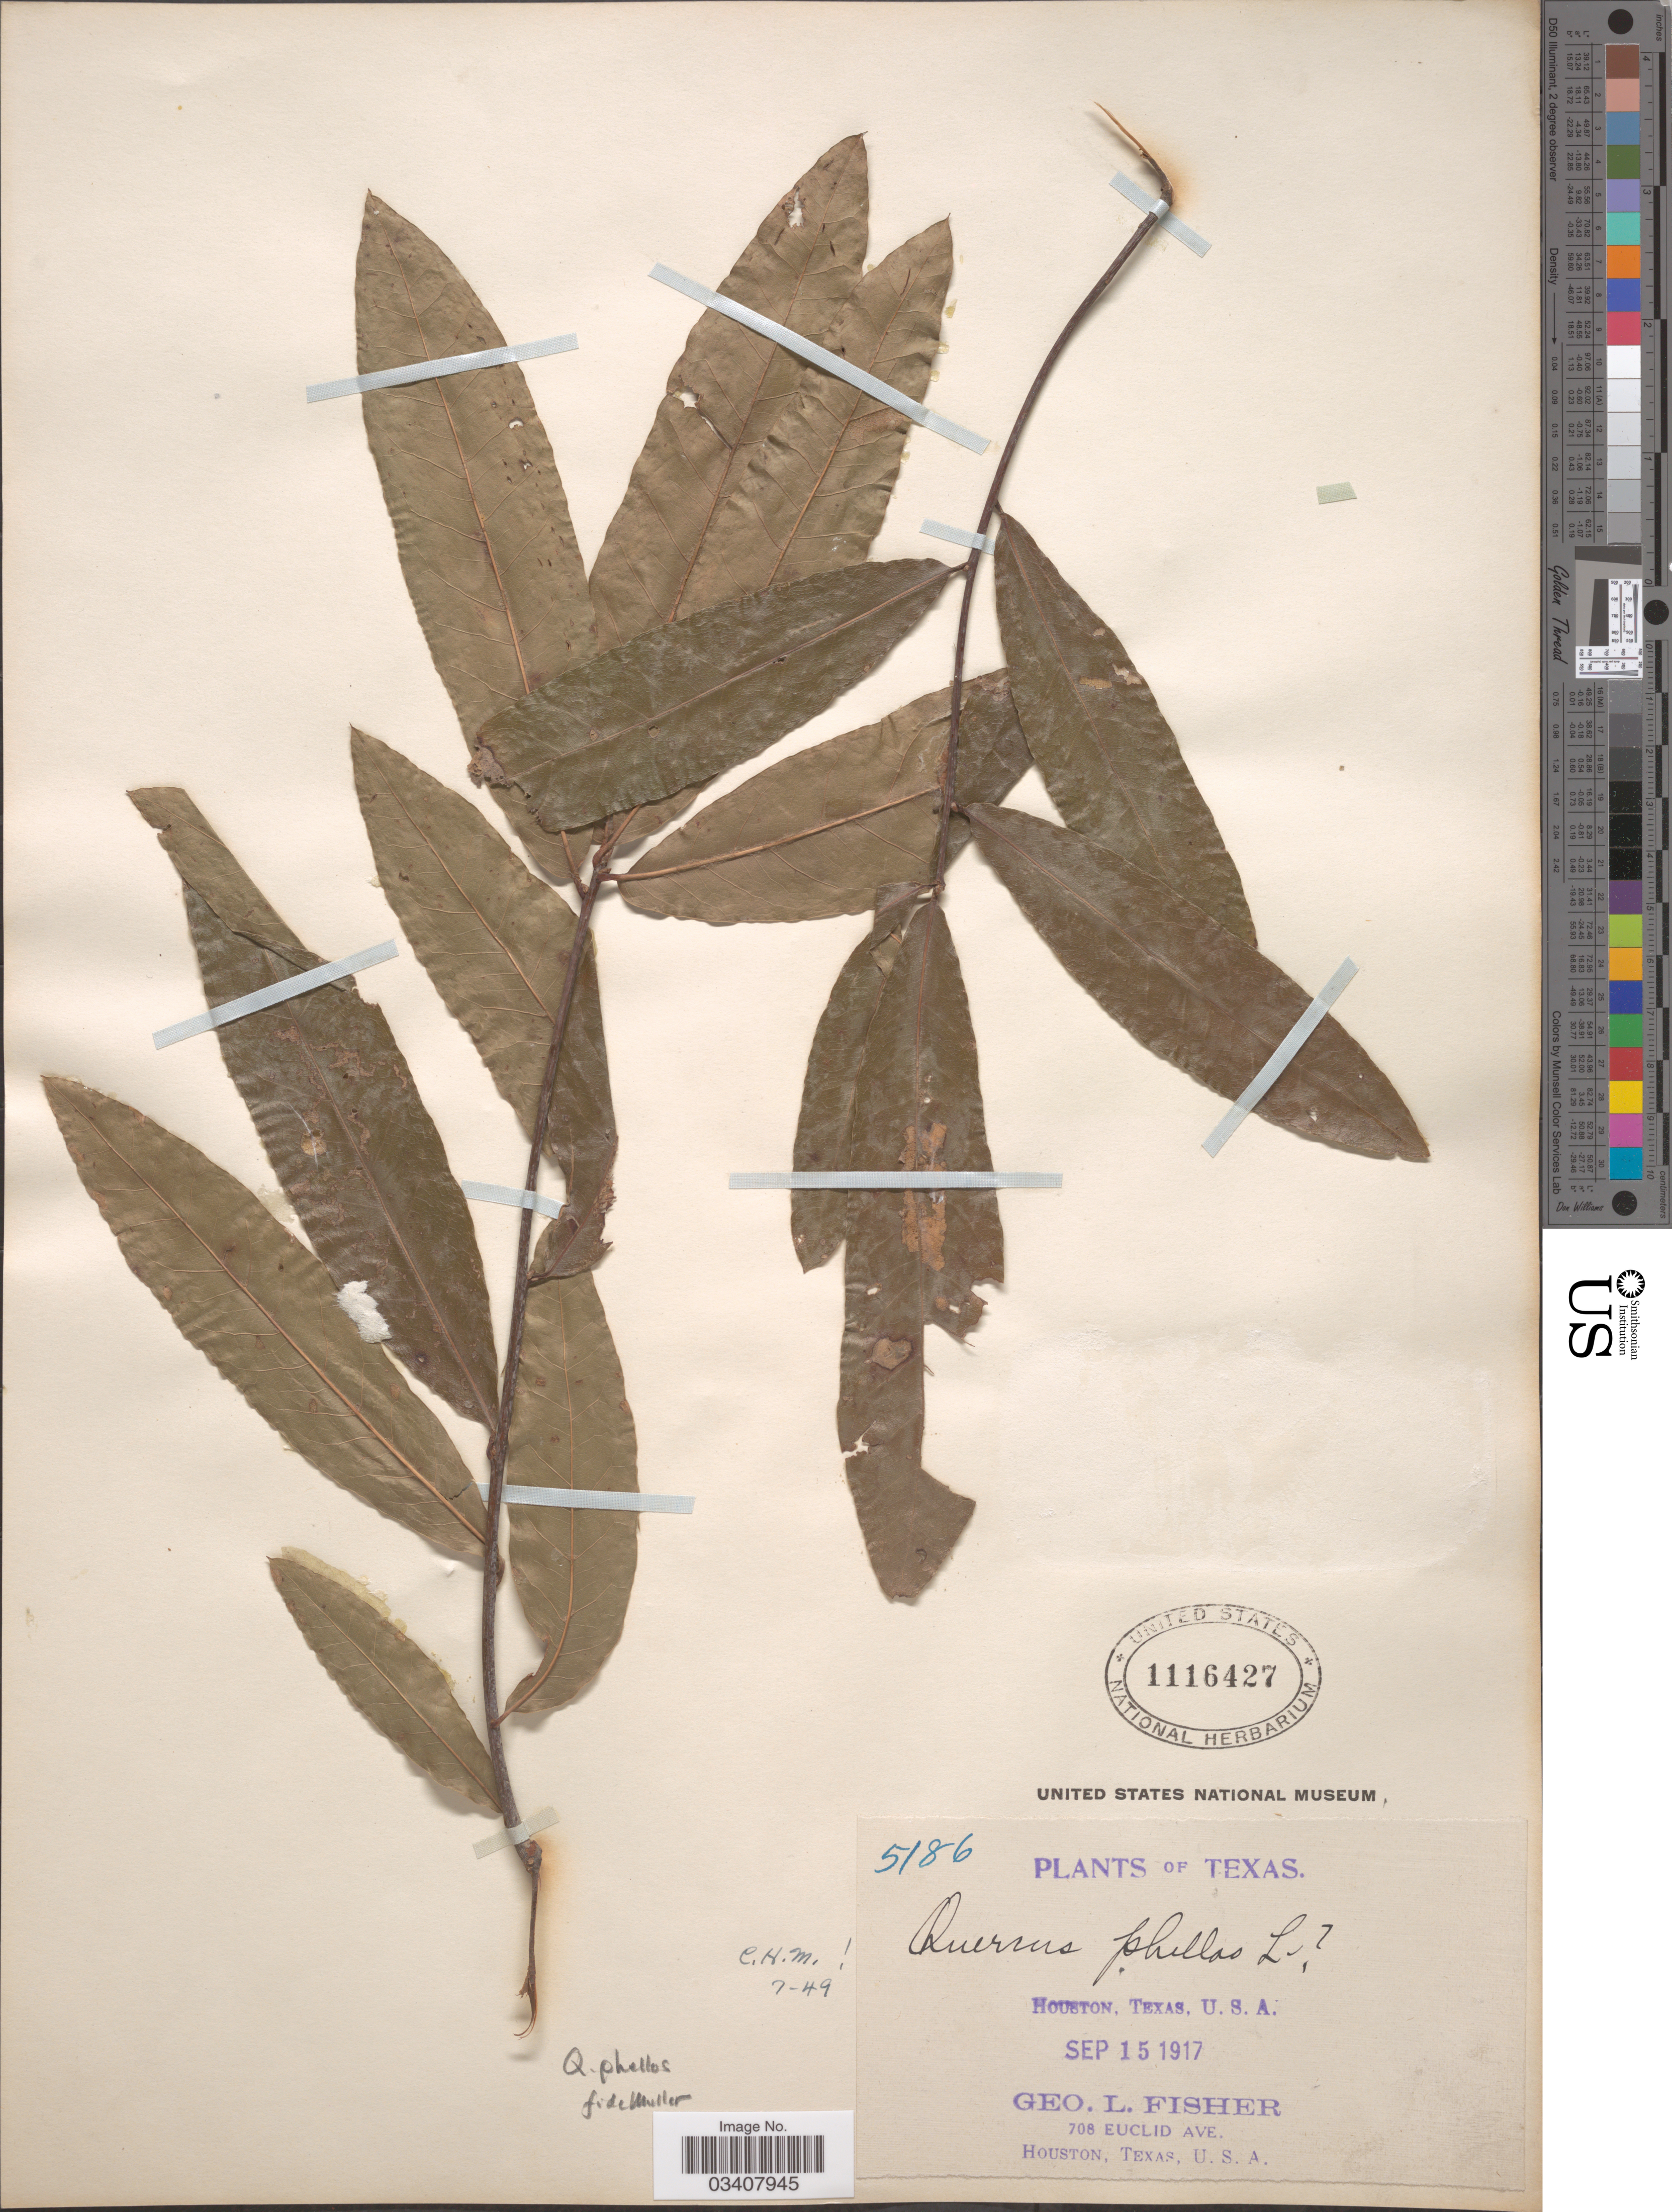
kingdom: Plantae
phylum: Tracheophyta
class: Magnoliopsida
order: Fagales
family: Fagaceae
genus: Quercus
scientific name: Quercus phellos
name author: L.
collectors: G. L. Fisher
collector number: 5186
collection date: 1917-09-15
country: United States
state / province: Texas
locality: Houston.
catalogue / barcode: US 1116427